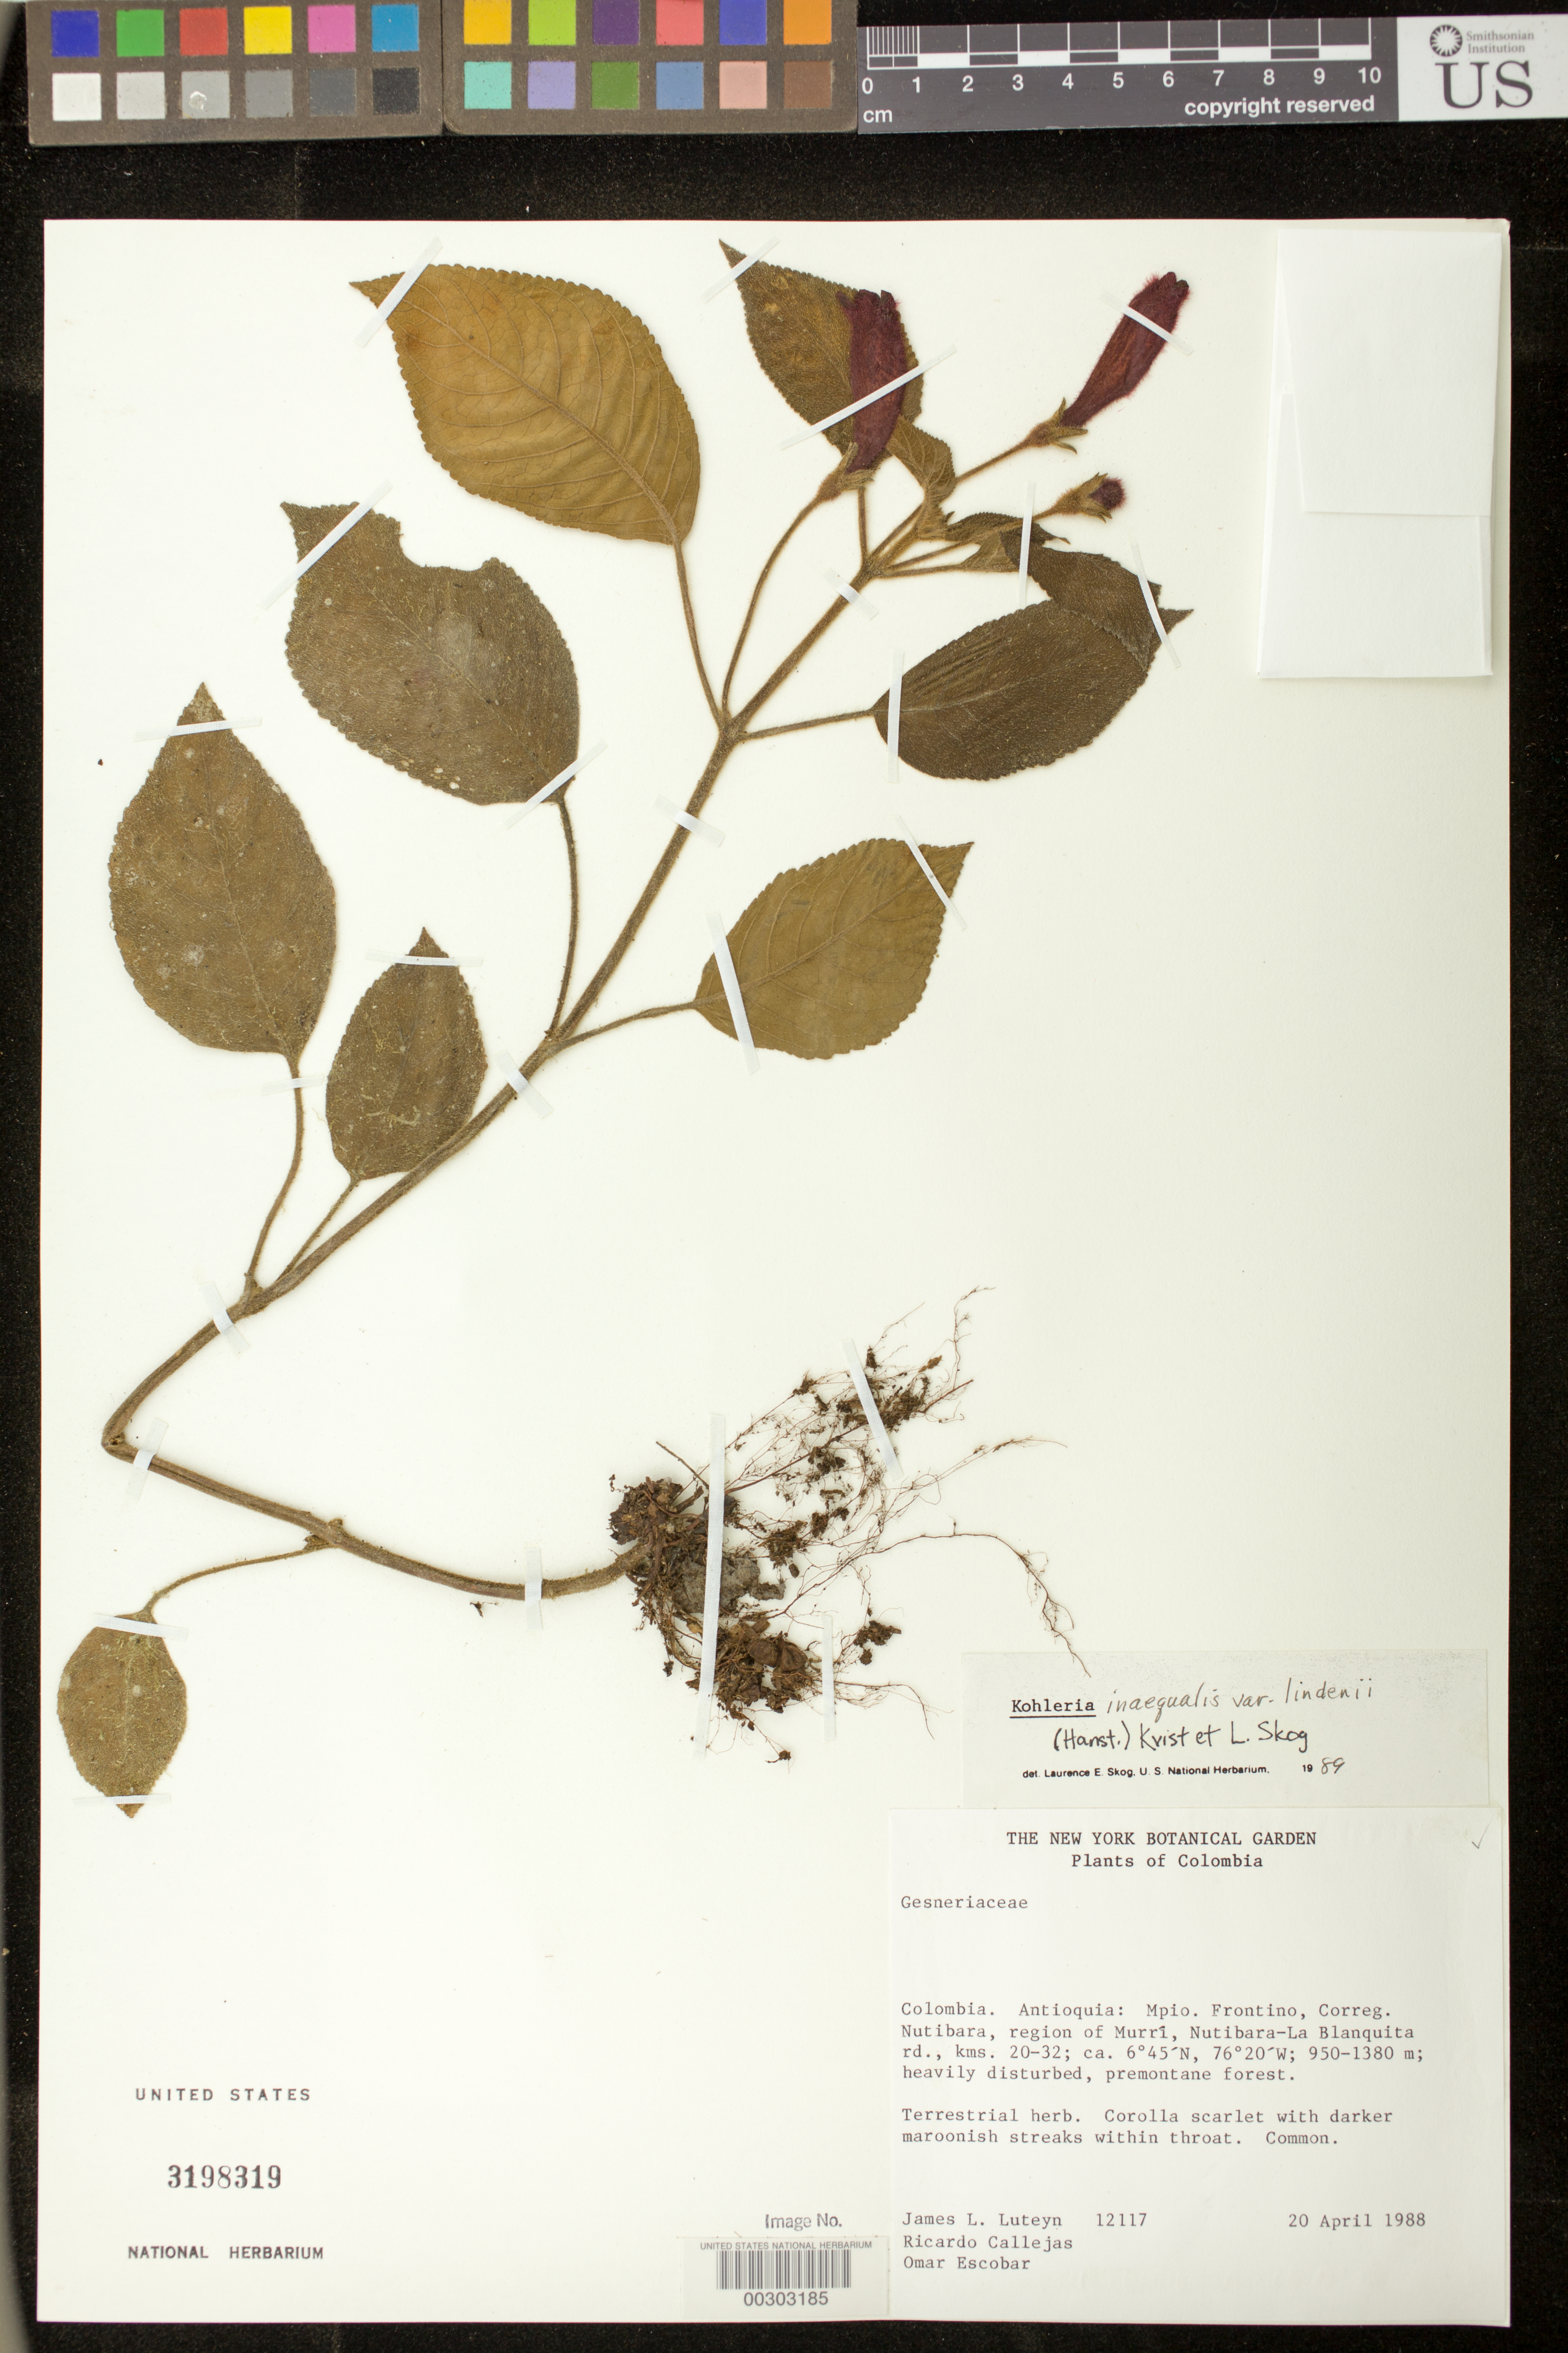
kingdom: Plantae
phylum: Tracheophyta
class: Magnoliopsida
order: Lamiales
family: Gesneriaceae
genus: Kohleria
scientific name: Kohleria inaequalis var. lindenii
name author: (Hanst.) L.P. Kvist & L.E. Skog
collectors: J. L. Luteyn, R. Callejas & O. D. Escobar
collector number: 12117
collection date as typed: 20 Apr 1988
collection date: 1988-04-20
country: Colombia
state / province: Antioquia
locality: Mun. of Frontino, correg. Nutibara, region of Murri, Nutibara-La Blanquita rd, km 20-32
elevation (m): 950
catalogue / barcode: US 3198319